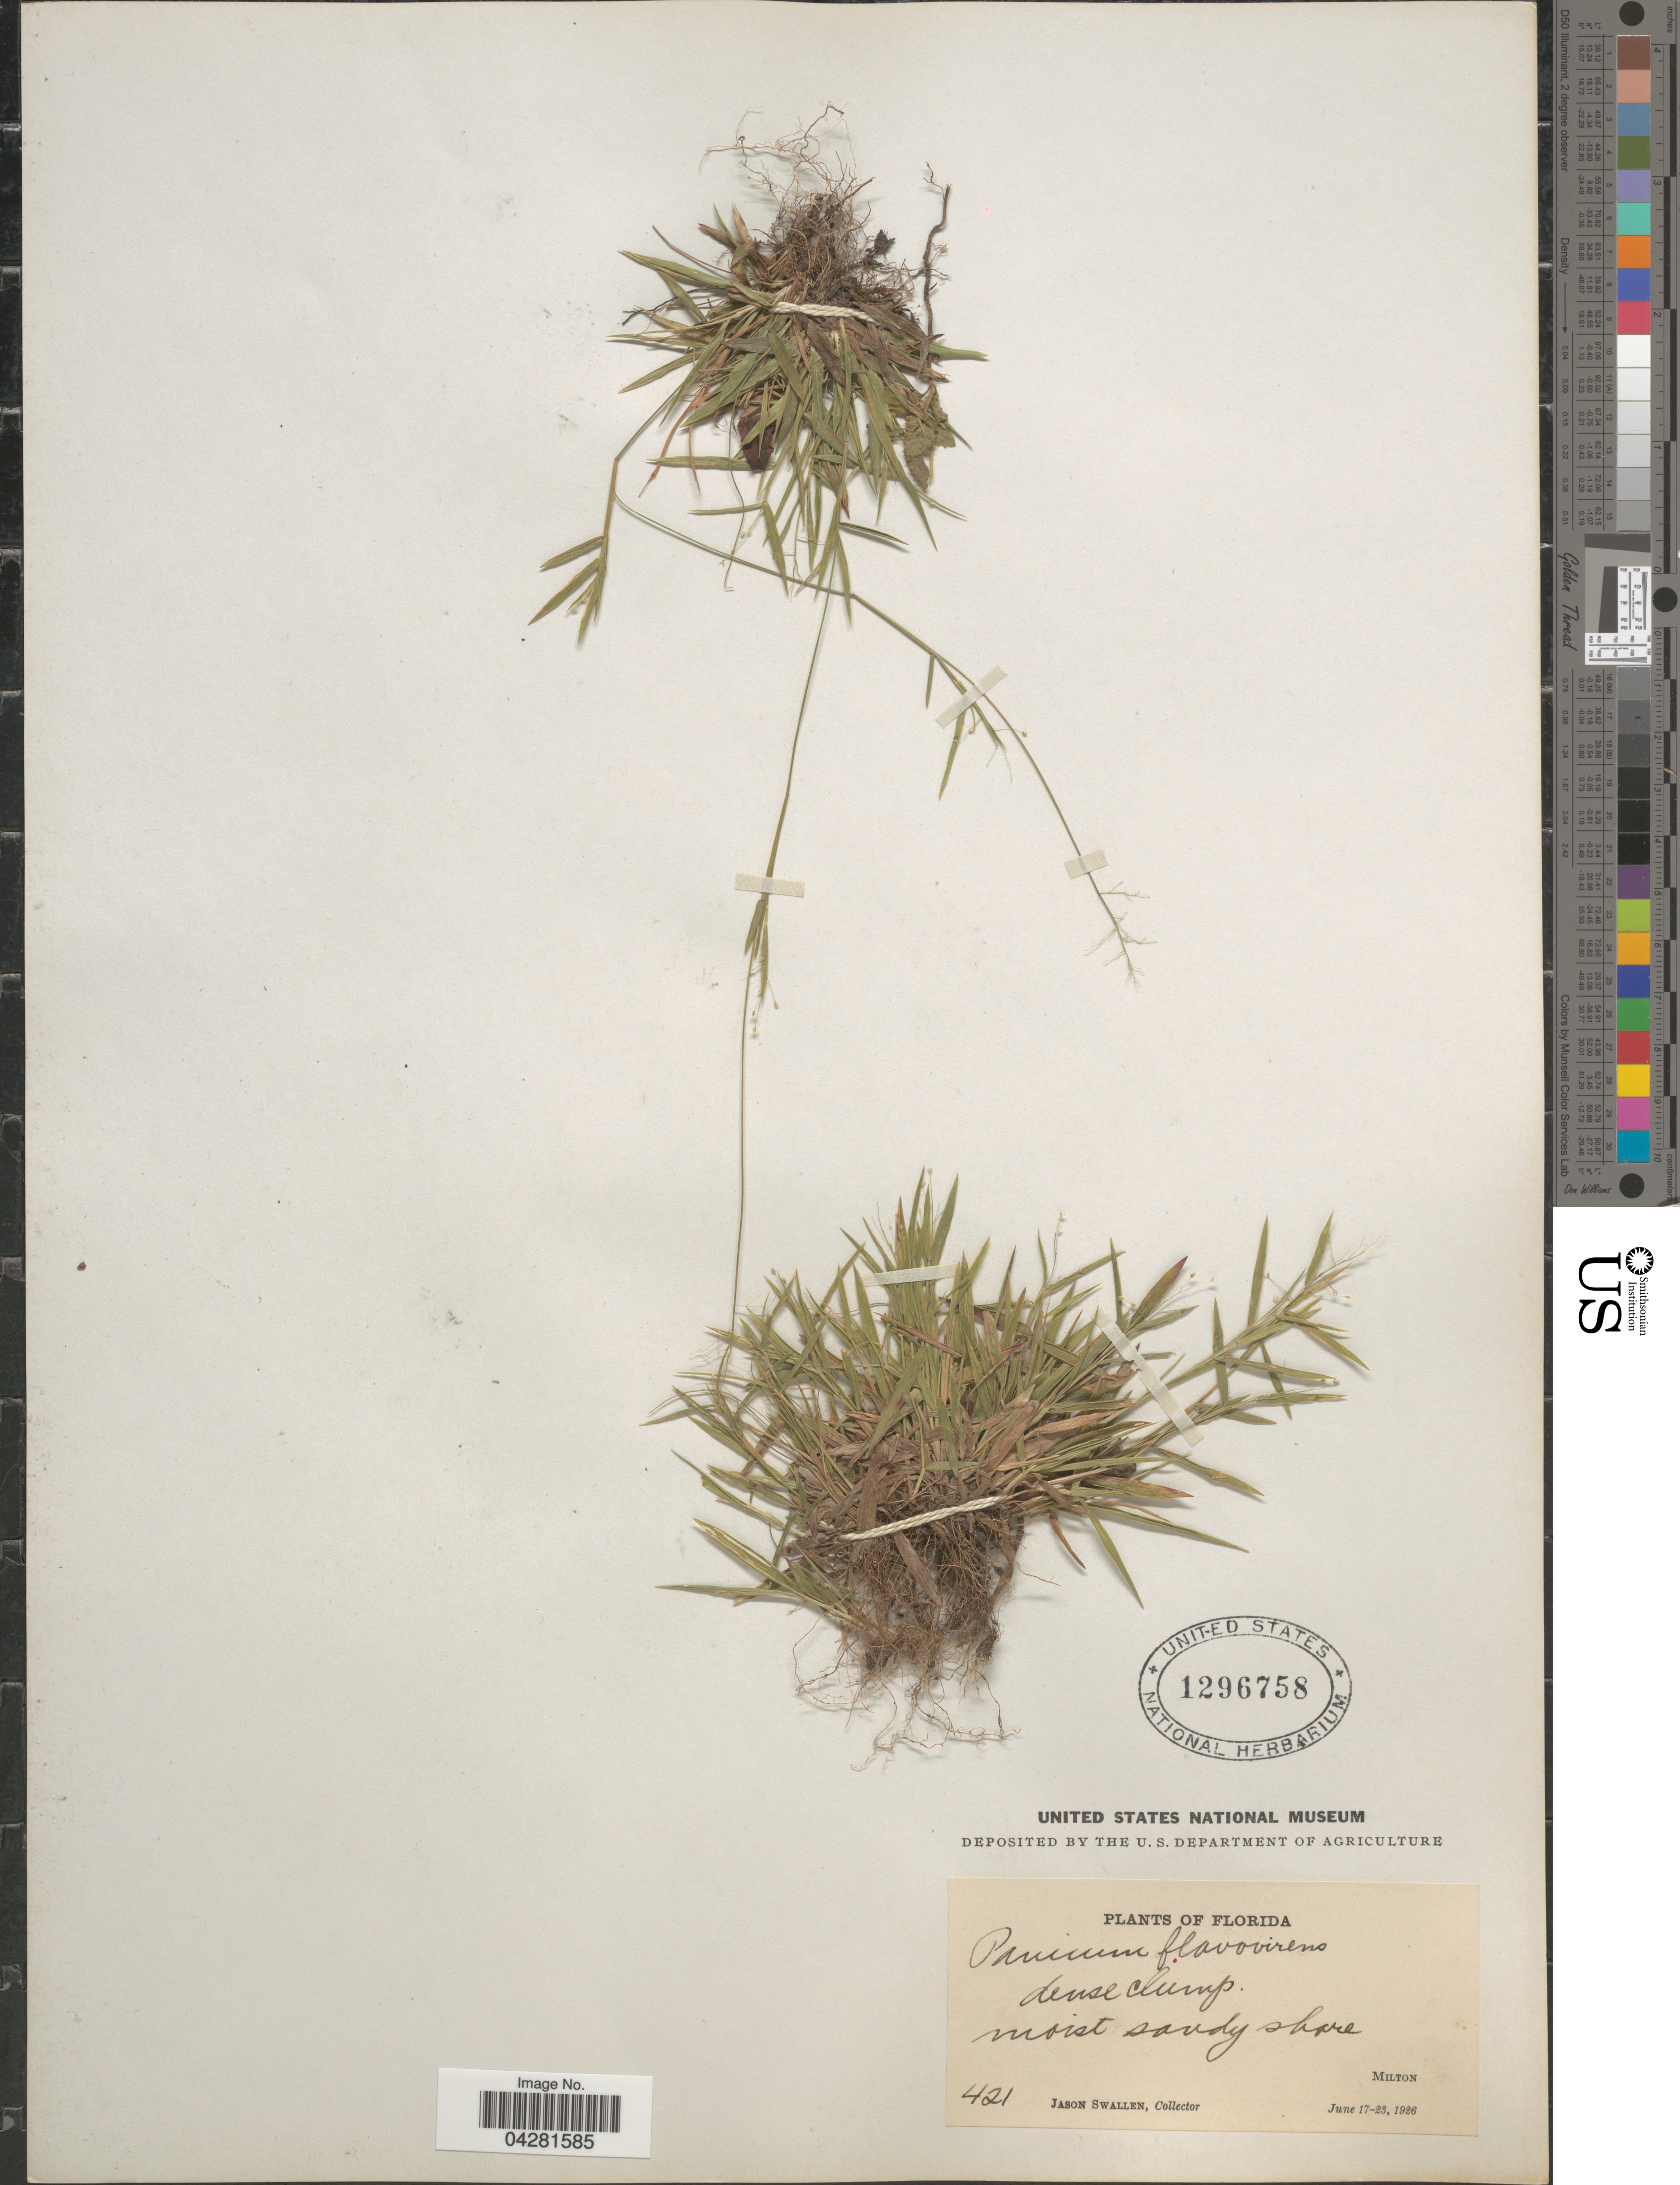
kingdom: Plantae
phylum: Tracheophyta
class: Liliopsida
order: Poales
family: Poaceae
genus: Dichanthelium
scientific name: Dichanthelium ensifolium var. ensifolium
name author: (Baldwin ex Elliot) Gould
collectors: J. R. Swallen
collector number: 421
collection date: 1926-06-17/1926-06-23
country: United States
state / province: Florida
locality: Moist sandy shore. Milton.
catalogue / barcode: US 1296758